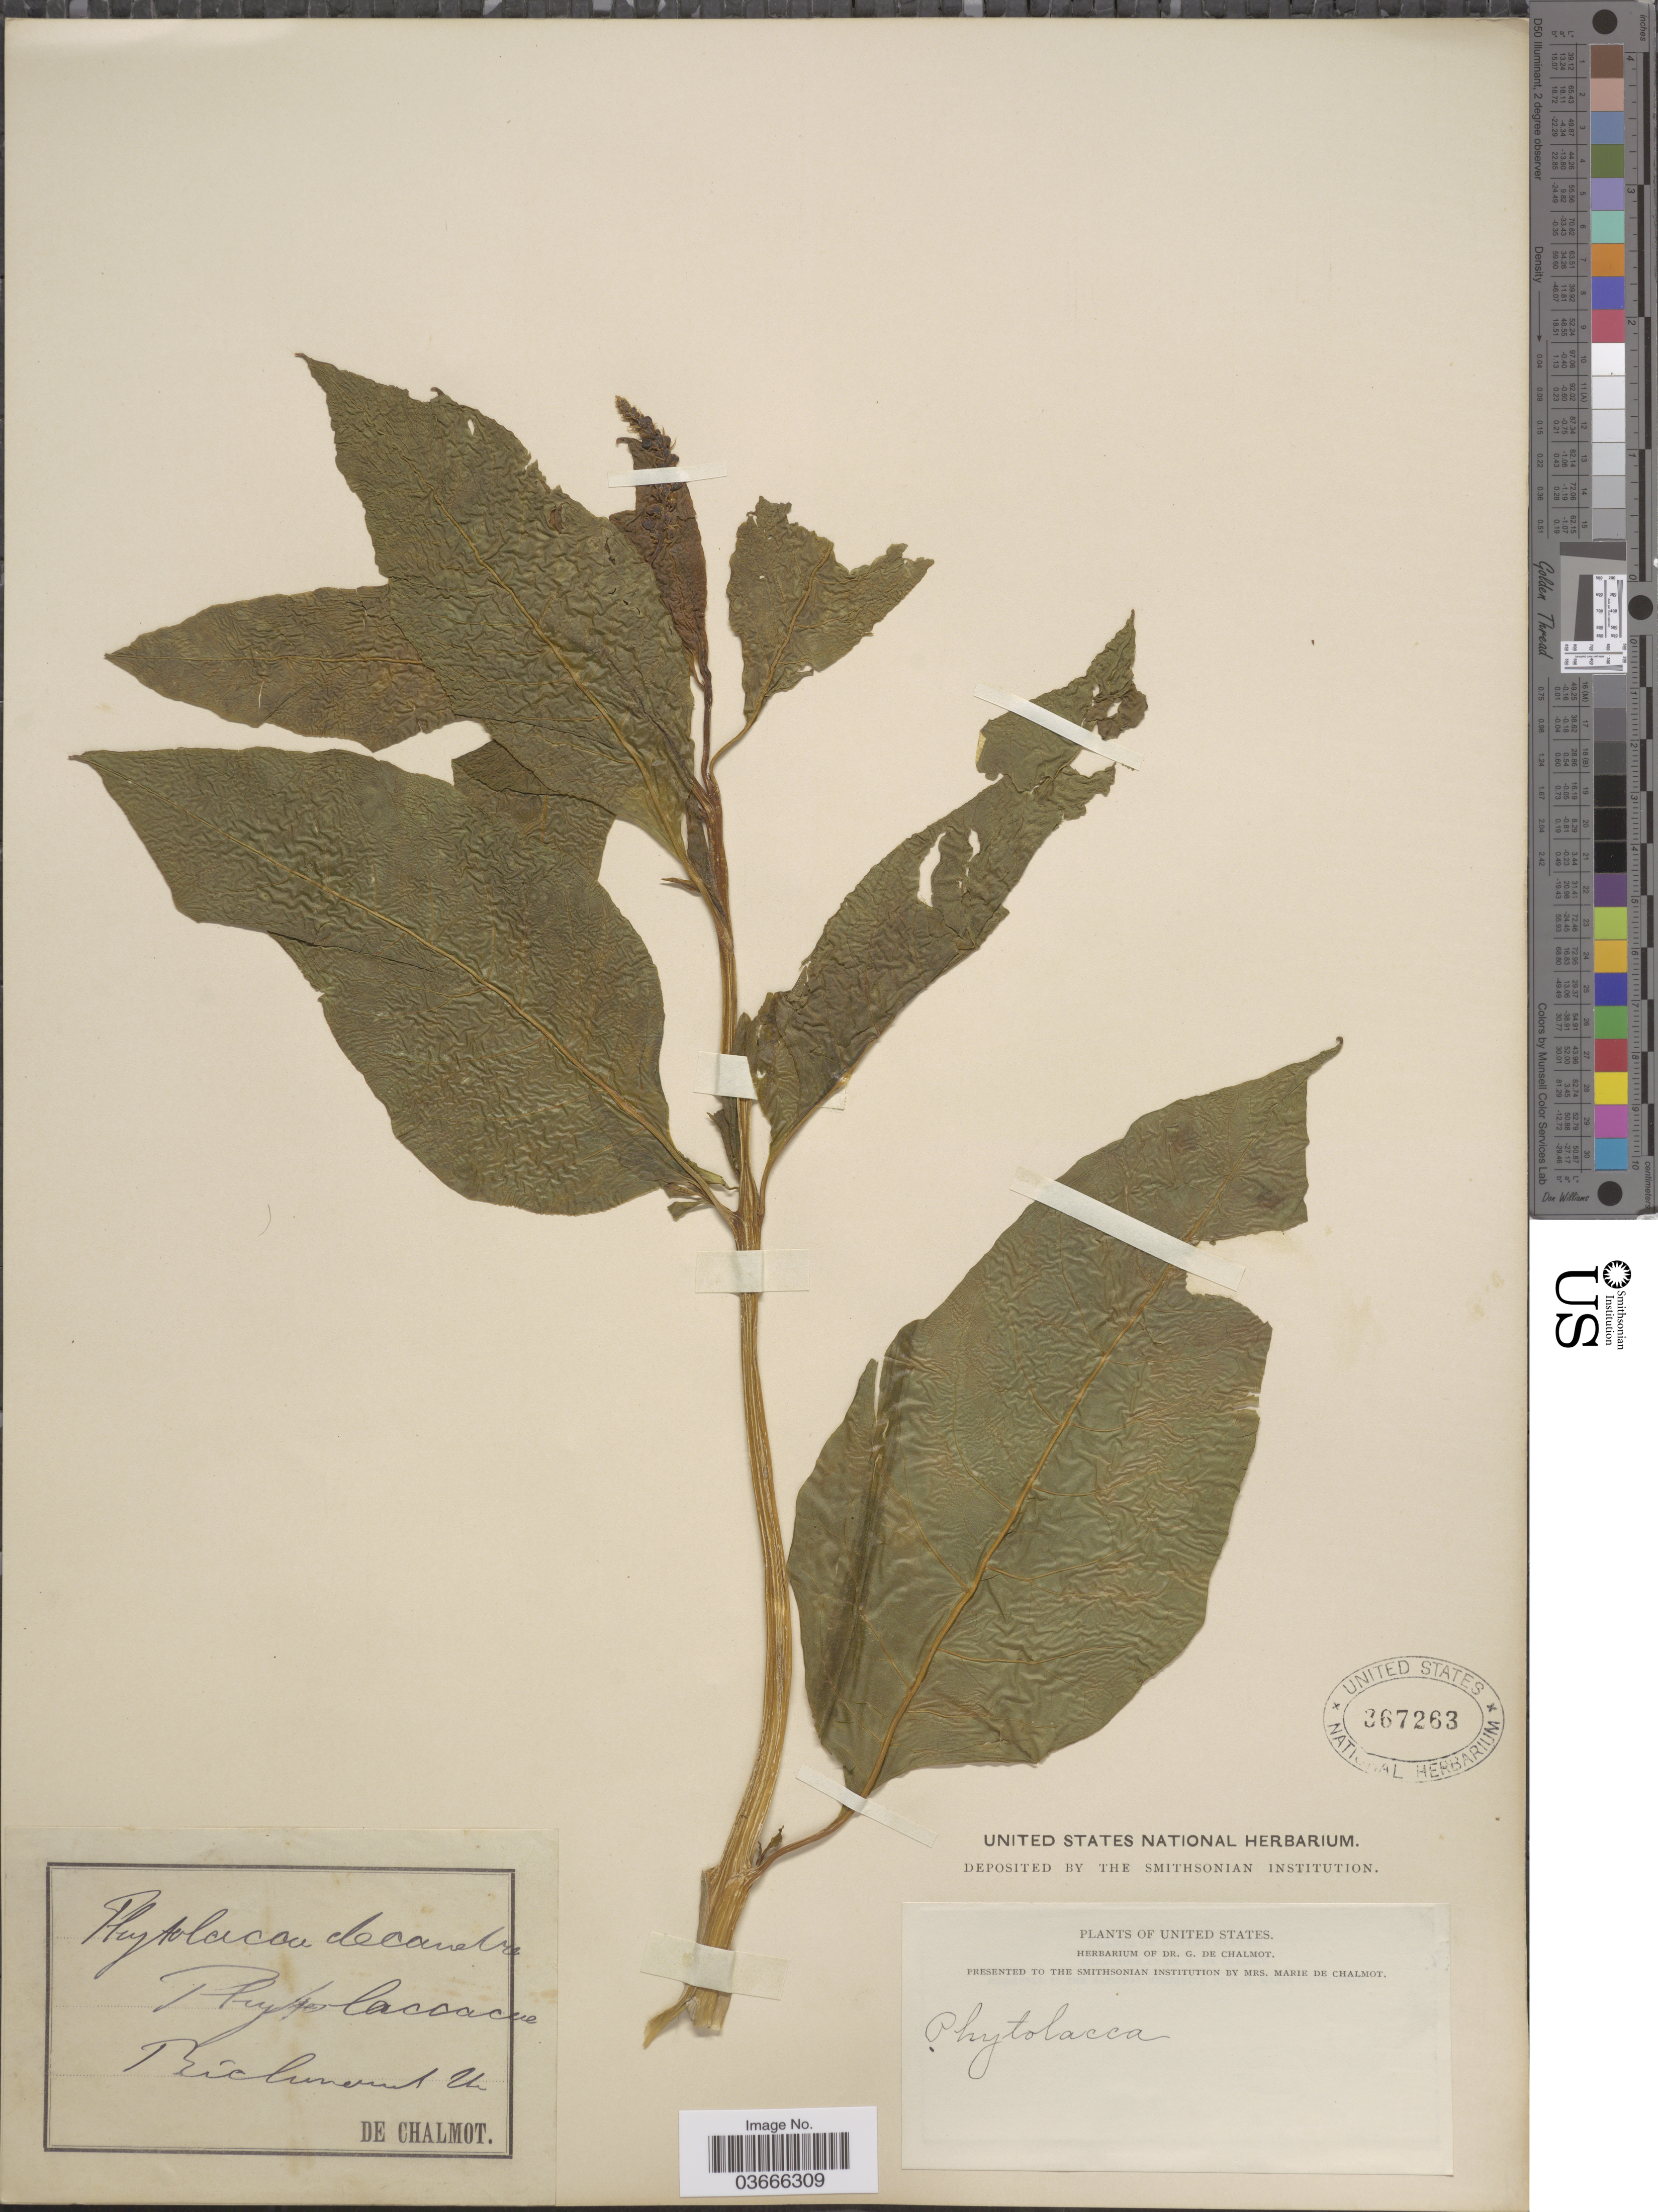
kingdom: Plantae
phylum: Tracheophyta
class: Magnoliopsida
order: Caryophyllales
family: Phytolaccaceae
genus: Phytolacca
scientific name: Phytolacca americana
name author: L.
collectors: G. de Chalmot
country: United States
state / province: Virginia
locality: Richmond.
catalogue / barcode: US 367263